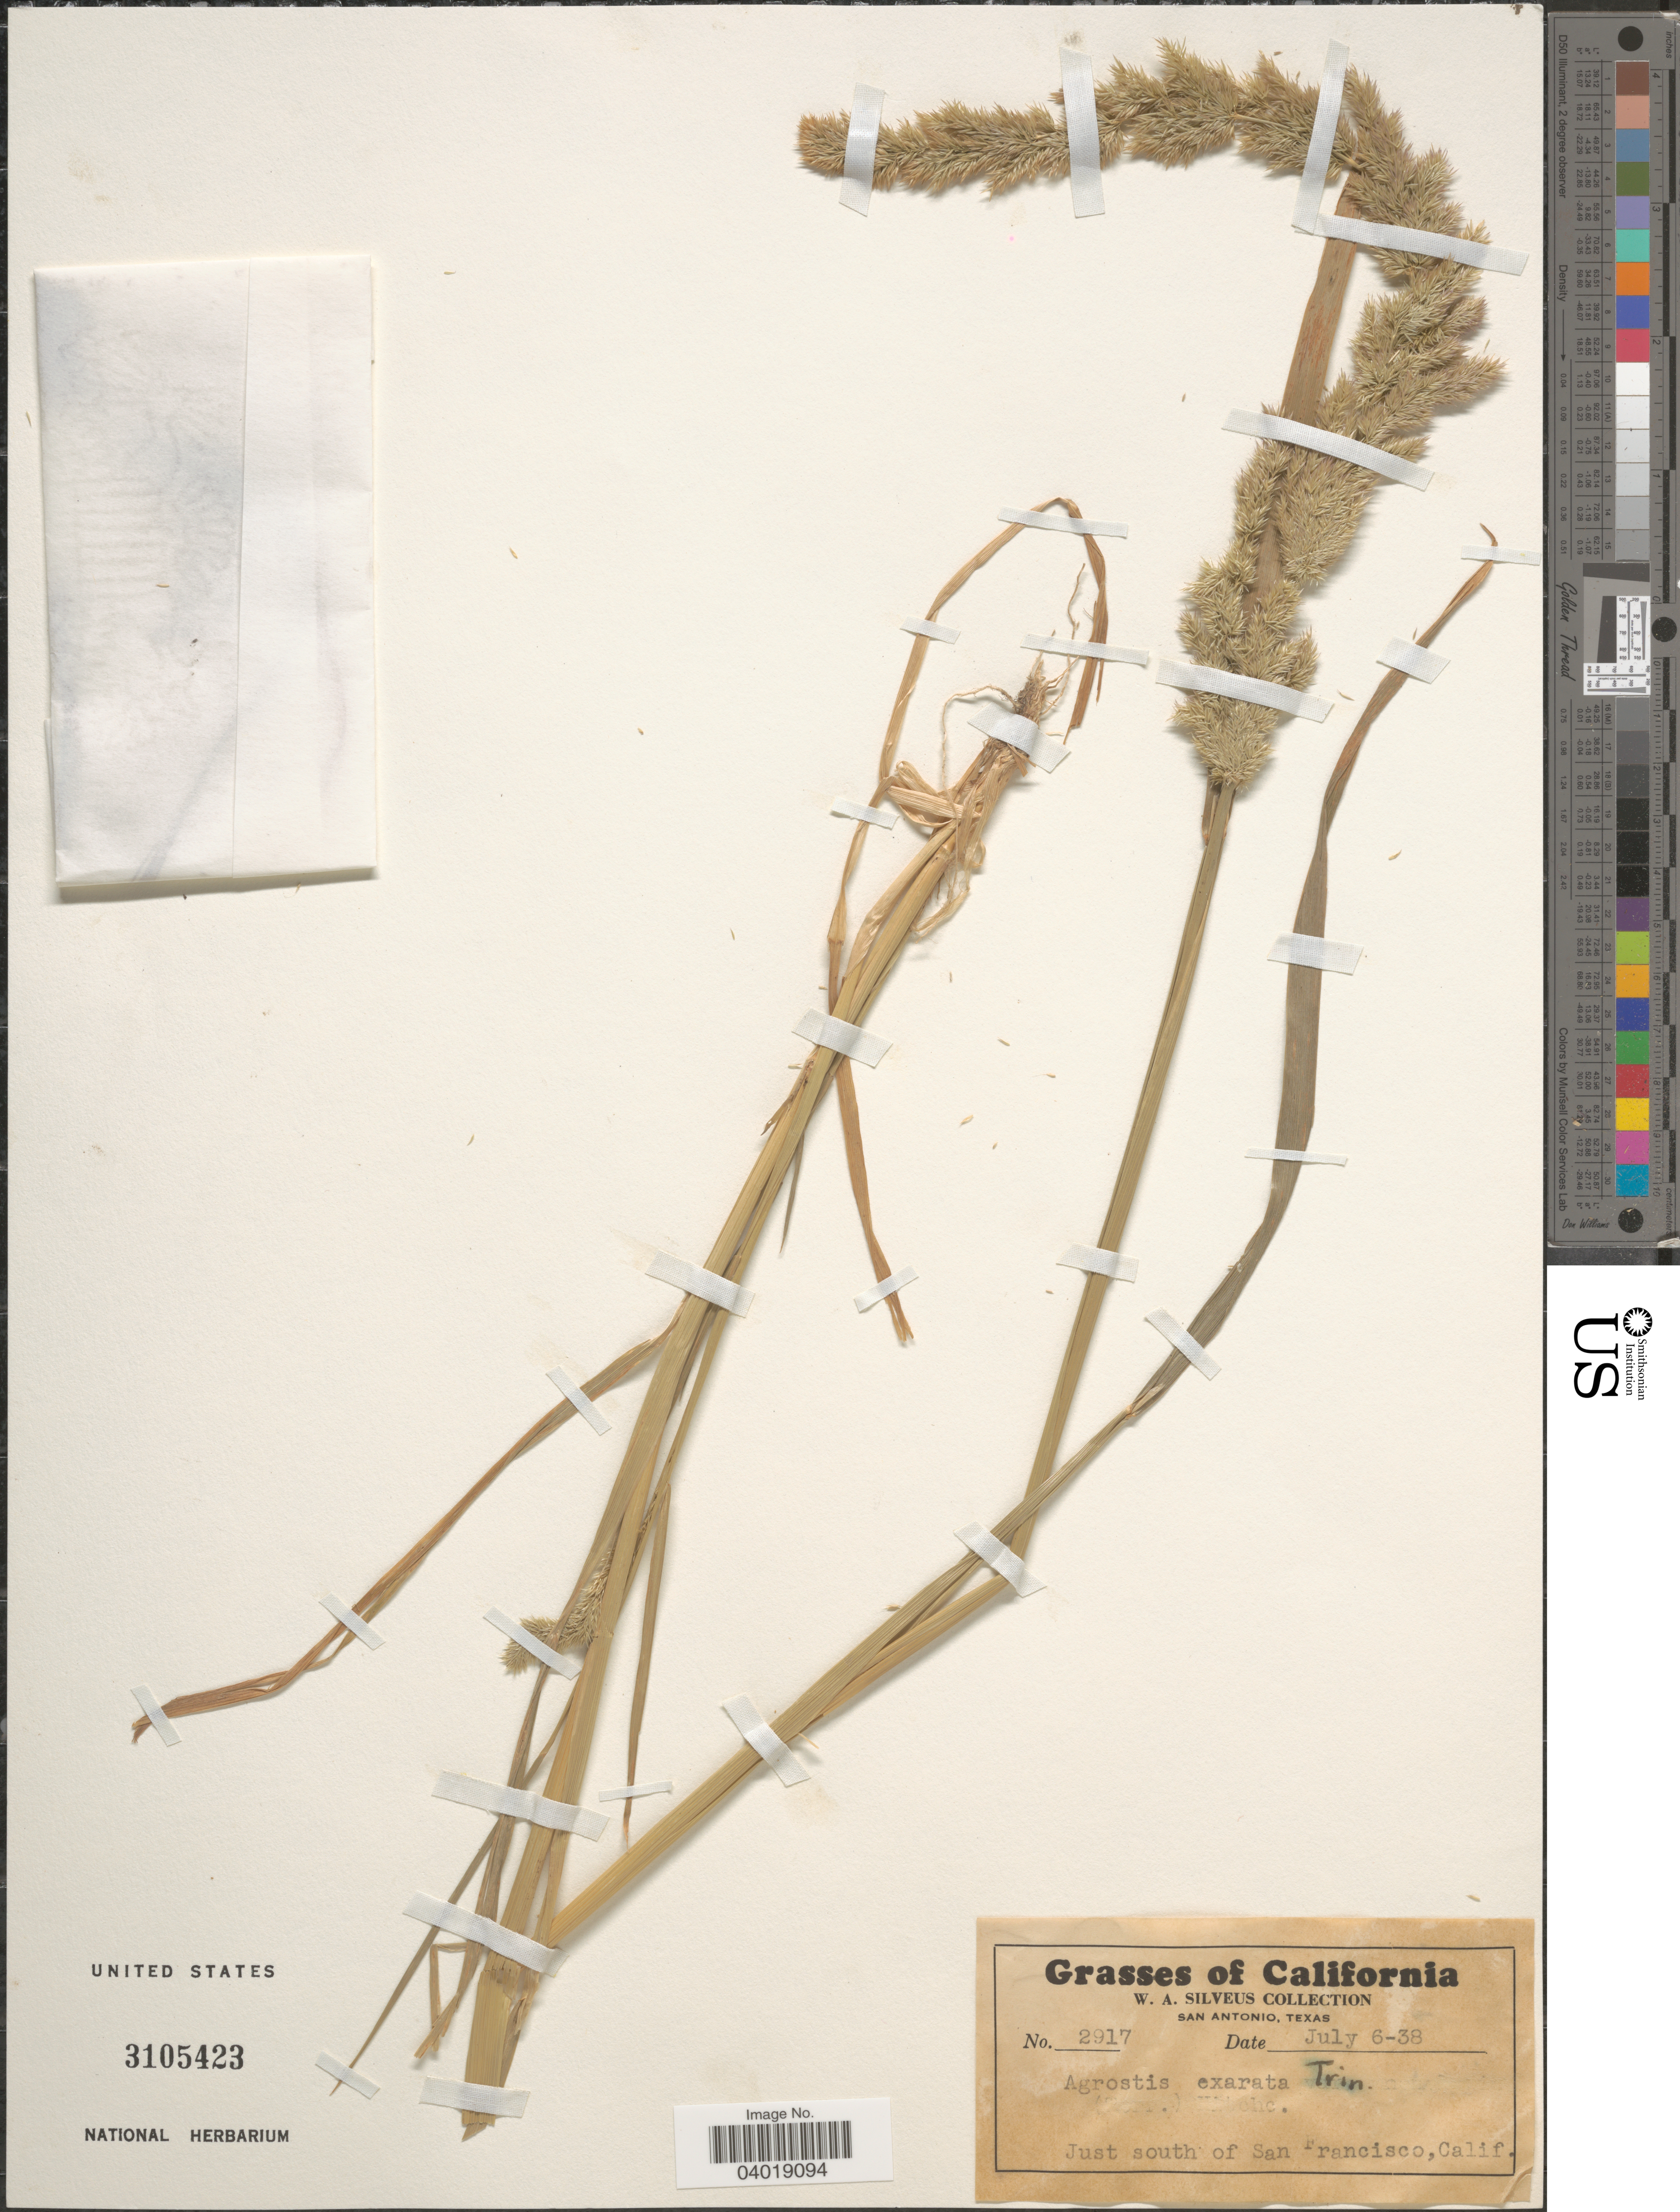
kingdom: Plantae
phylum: Tracheophyta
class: Liliopsida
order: Poales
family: Poaceae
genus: Agrostis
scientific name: Agrostis exarata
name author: Trin.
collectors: W. Silveus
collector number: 2917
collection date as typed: Transcribed d/m/y: 6/7/38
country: United States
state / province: California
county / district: San Francisco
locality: Just south of San Francisco.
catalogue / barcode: US 3105423